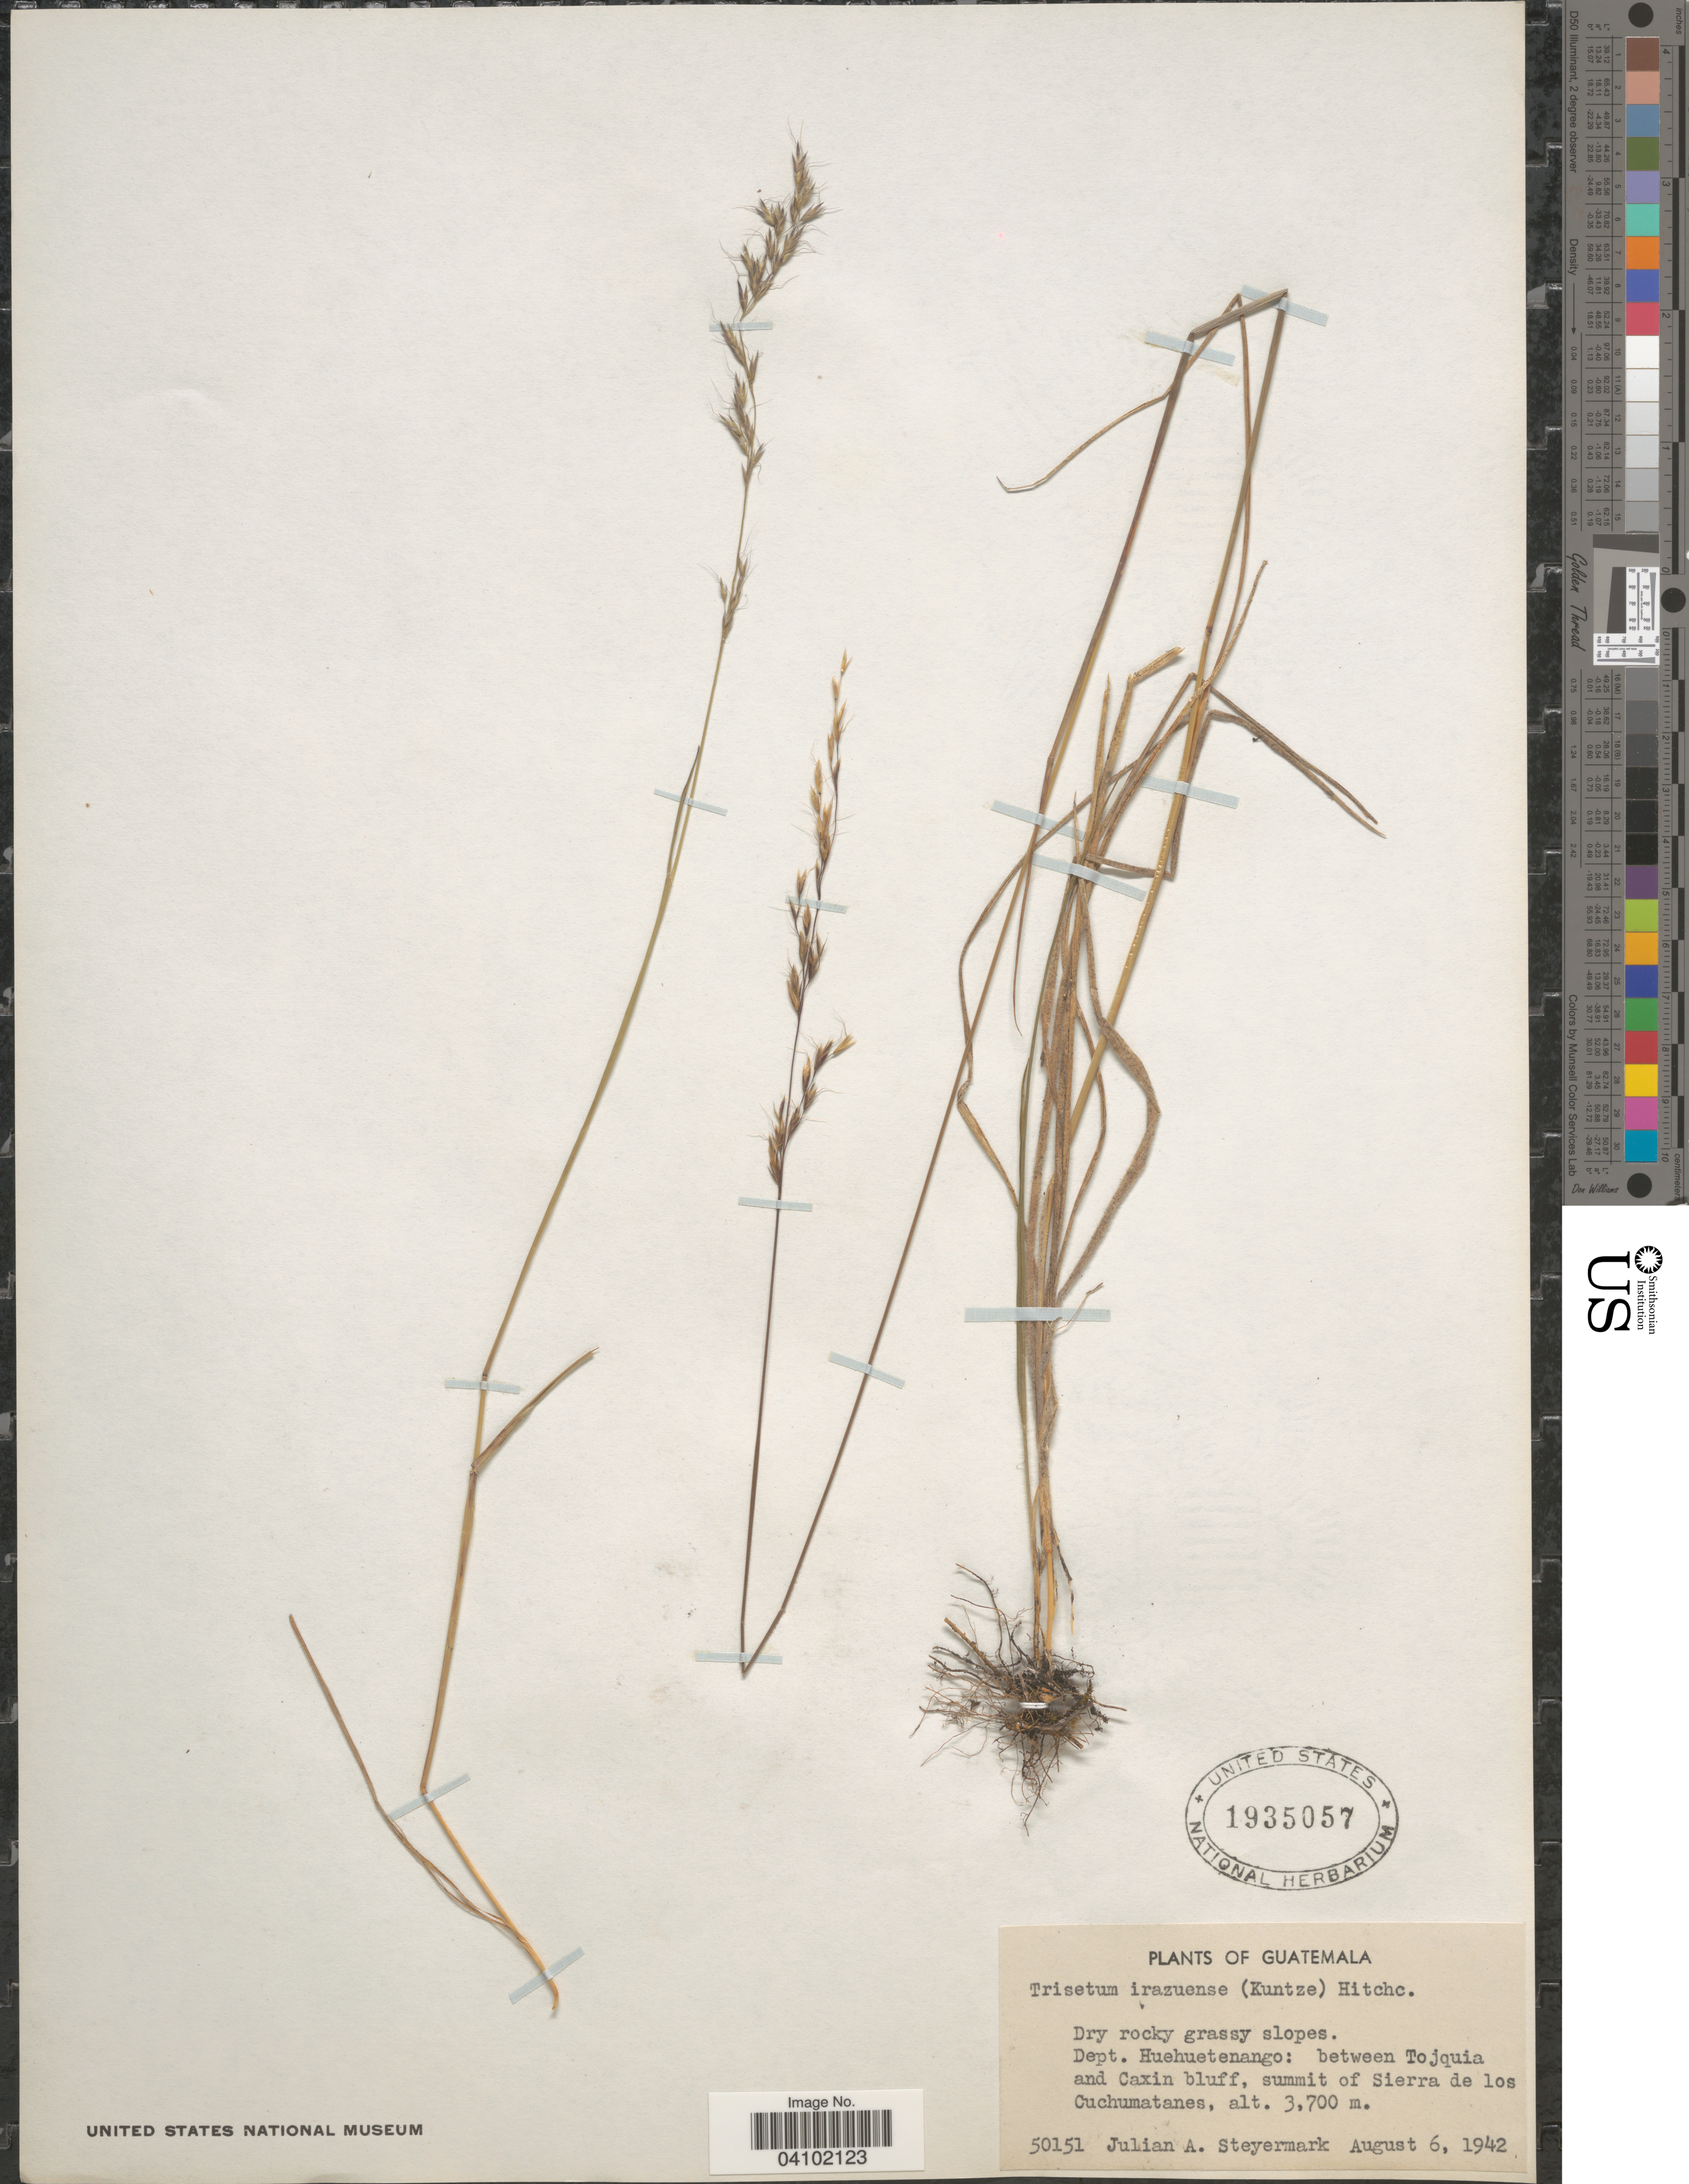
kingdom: Plantae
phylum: Tracheophyta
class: Liliopsida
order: Poales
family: Poaceae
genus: Peyritschia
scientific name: Peyritschia irazuensis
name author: (Kuntze) P.M. Peterson et al.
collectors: J. Steyermark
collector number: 50151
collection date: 1942-08-06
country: Guatemala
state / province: Huehuetenango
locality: Dept. Huehuetenango: between Tojquia and Caxin bluff, summit of Sierra de los Cuchumatanes.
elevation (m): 3700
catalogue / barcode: US 1935057